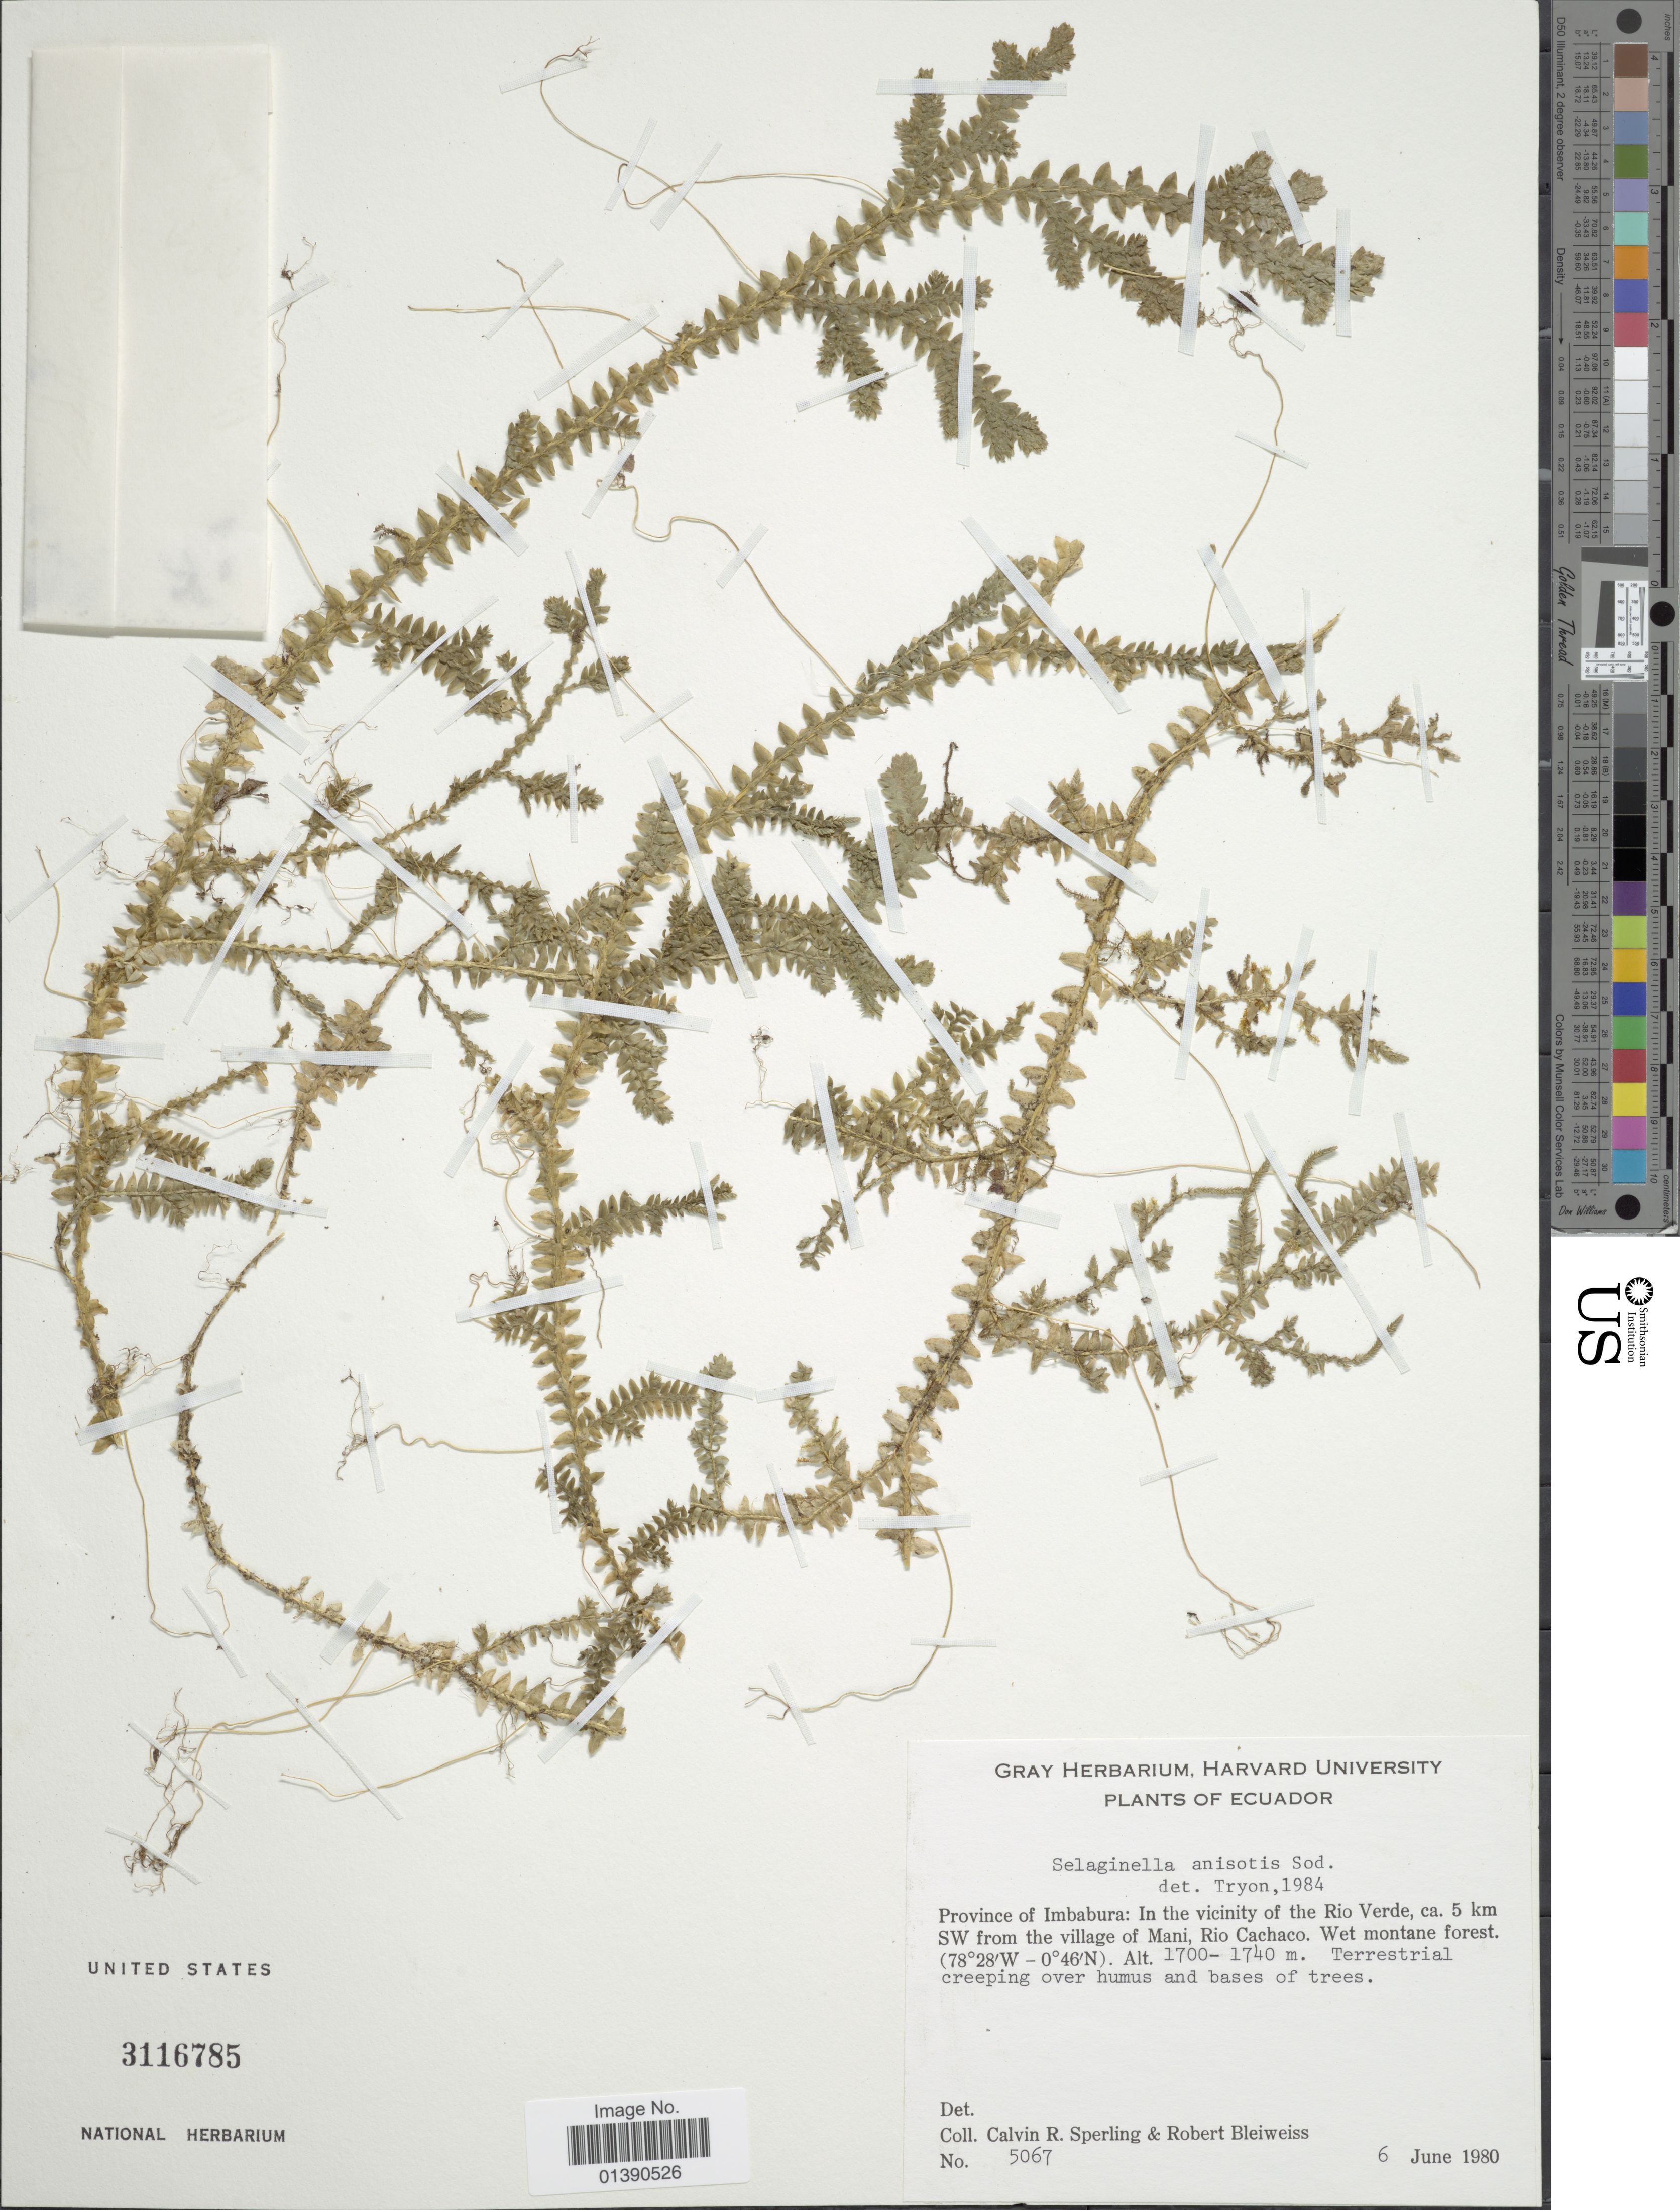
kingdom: Plantae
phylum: Tracheophyta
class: Lycopodiopsida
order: Selaginellales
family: Selaginellaceae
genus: Selaginella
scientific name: Selaginella diffusa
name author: (C. Presl) Spring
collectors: C. R. Sperling & R. Bleiweiss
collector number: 5067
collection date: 1980-06-06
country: Ecuador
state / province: Imbabura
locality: In the vicinity of the Rio Verde, ca 5 km SW from the village of Mani, Rio Cachaco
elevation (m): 1700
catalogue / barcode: US 3116785